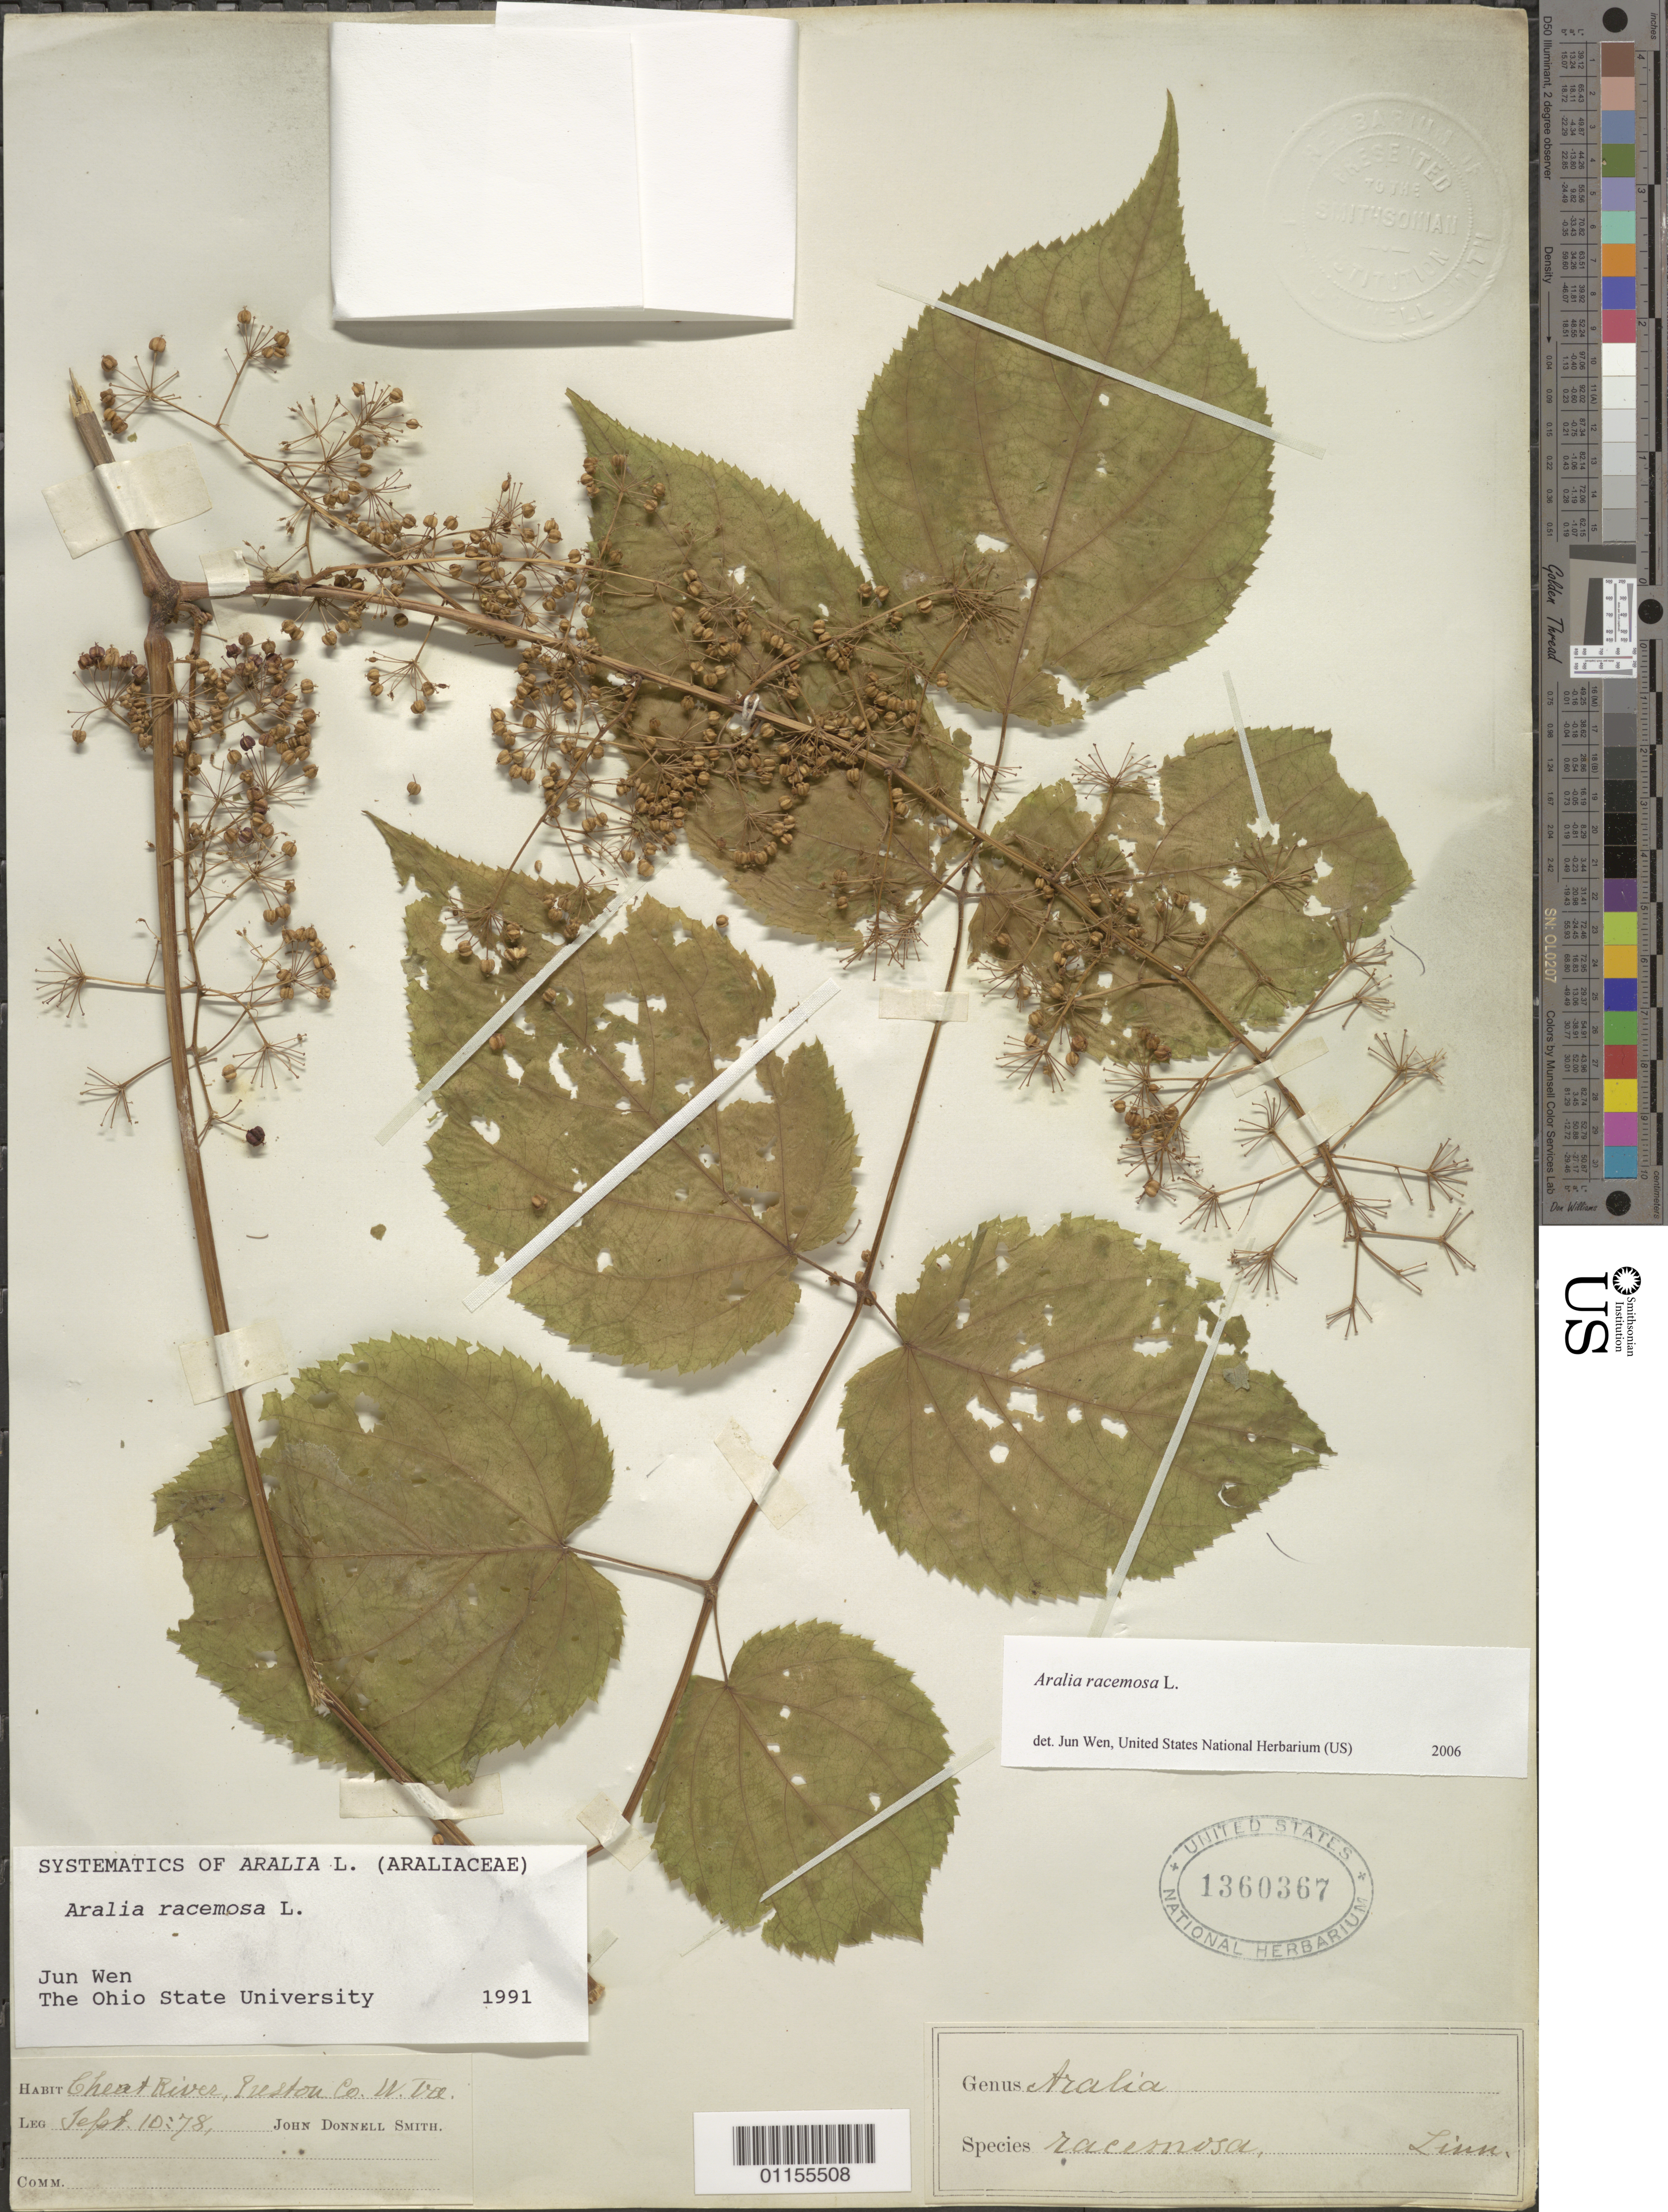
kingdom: Plantae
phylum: Tracheophyta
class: Magnoliopsida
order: Apiales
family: Araliaceae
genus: Aralia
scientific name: Aralia racemosa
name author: L.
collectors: J. Donnell Smith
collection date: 1878-09-10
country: United States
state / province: West Virginia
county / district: Preston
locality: Cheat River.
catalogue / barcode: US 1360367